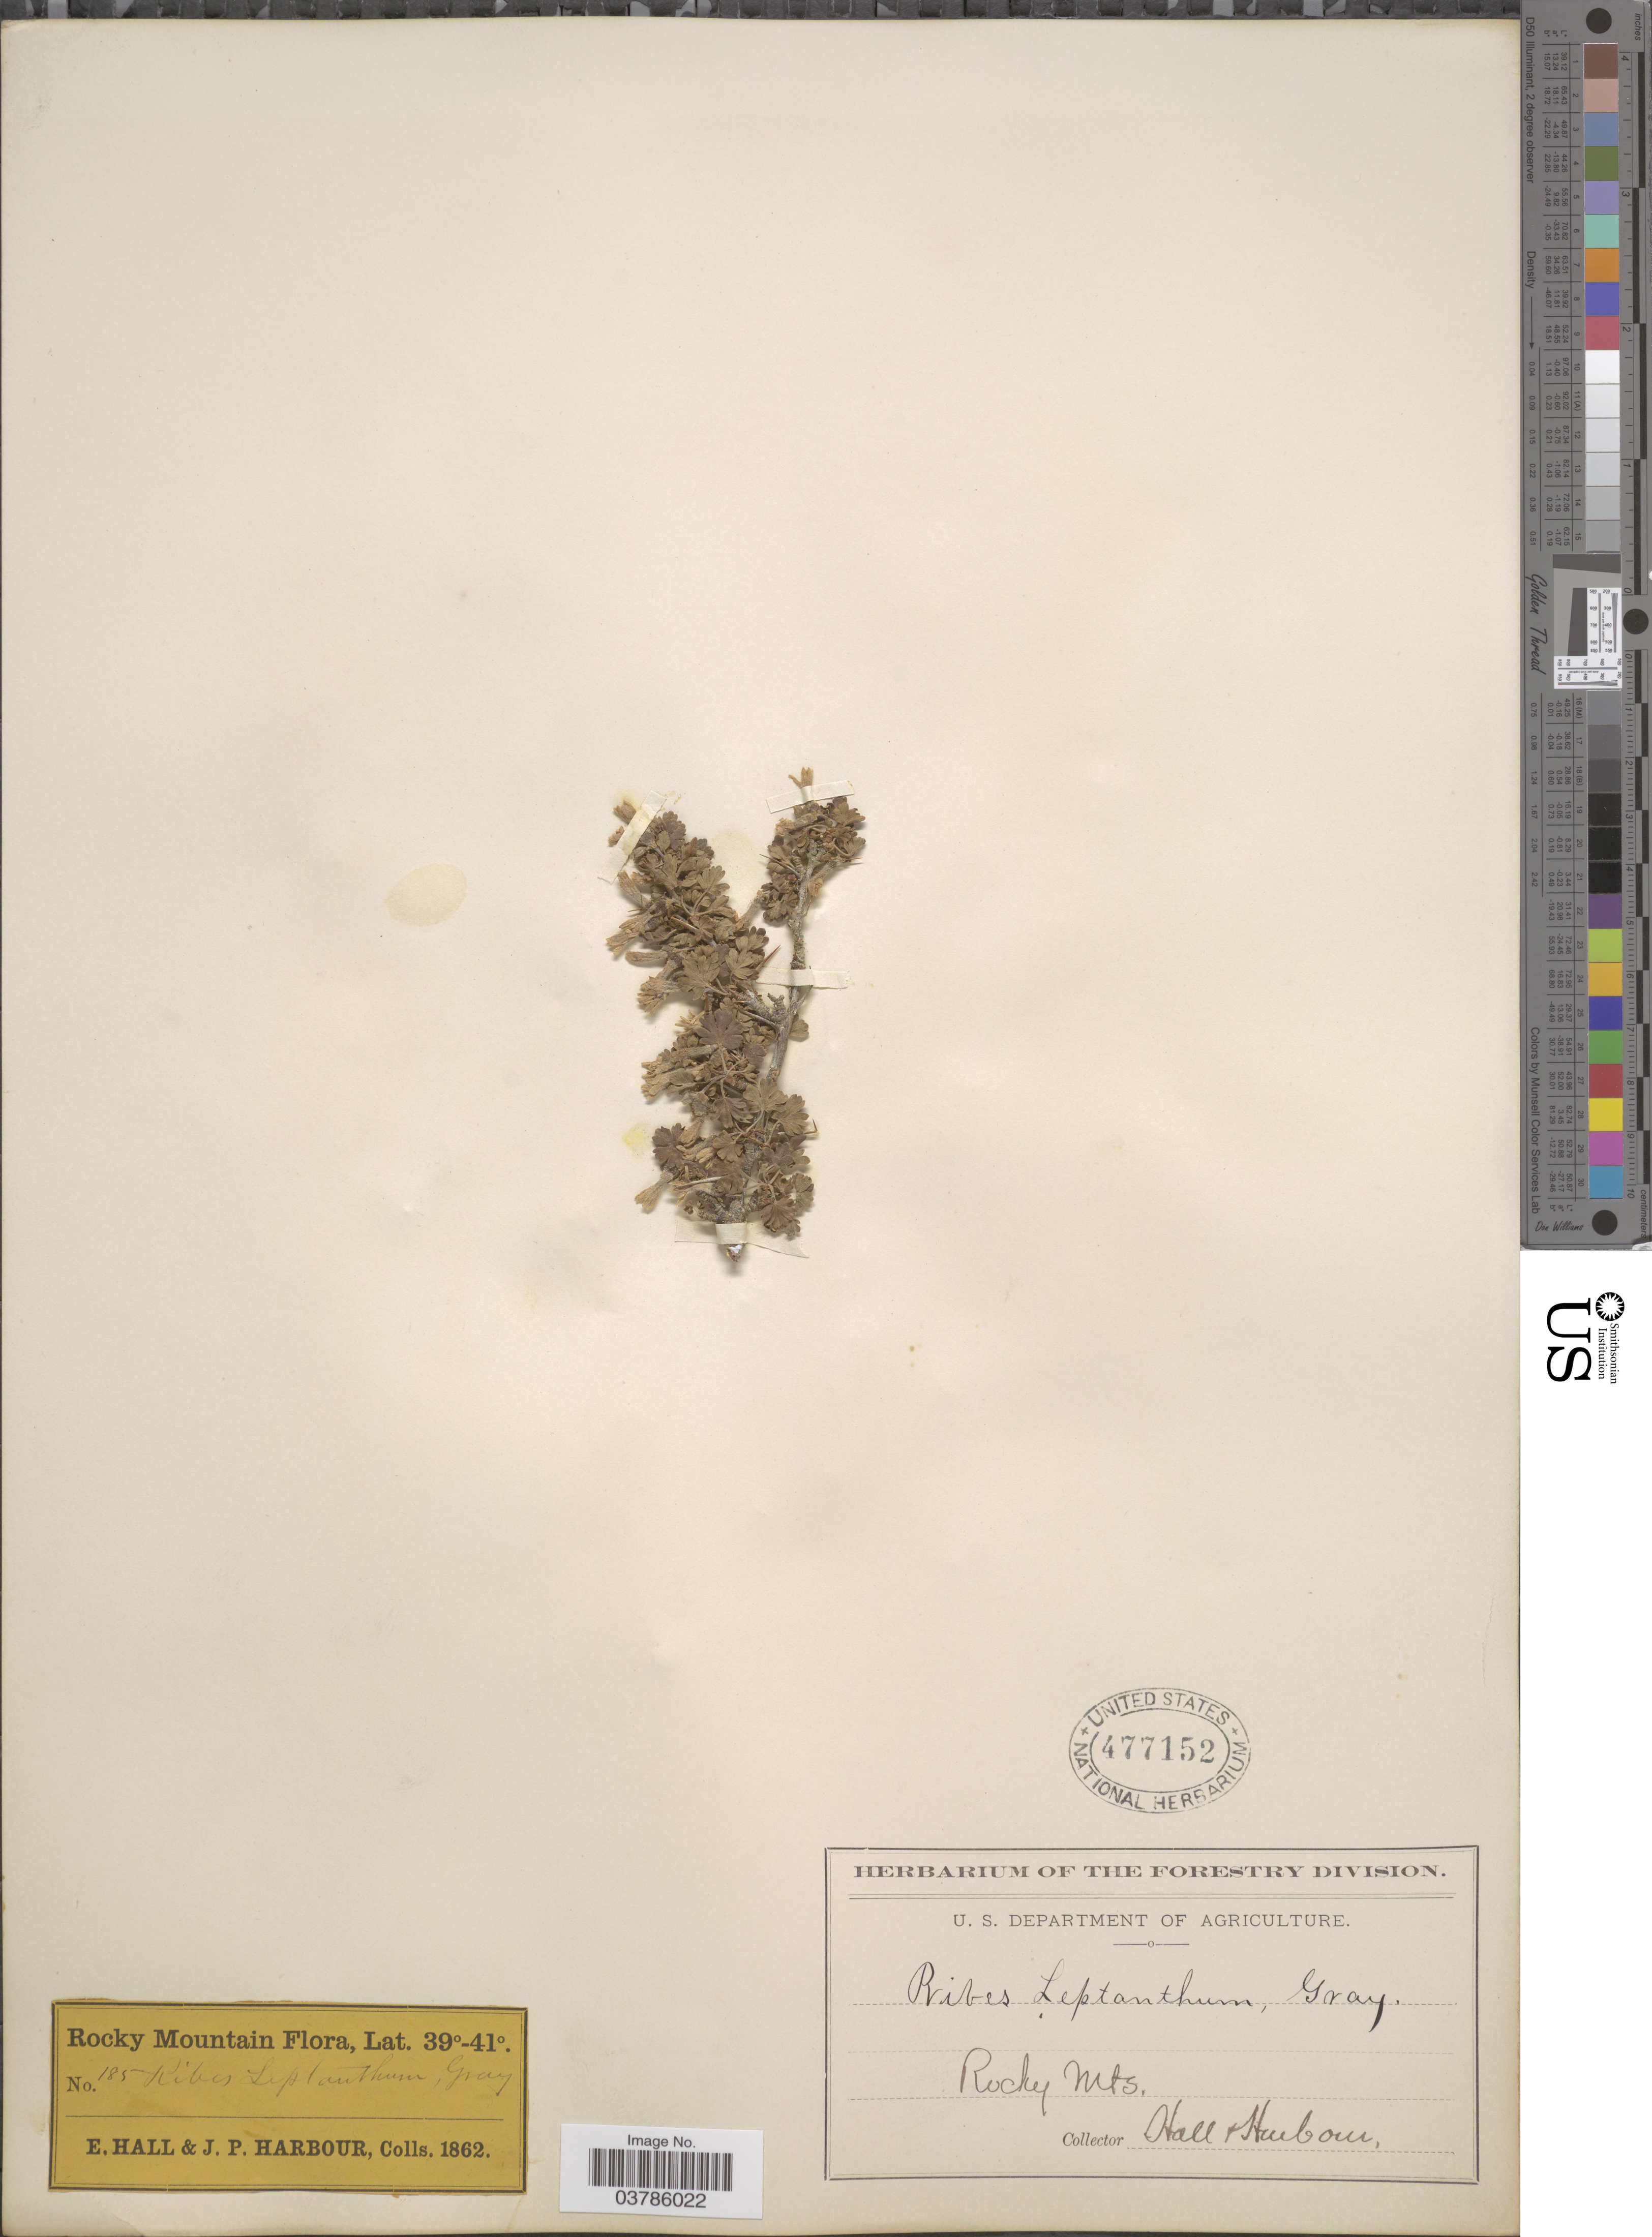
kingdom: Plantae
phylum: Tracheophyta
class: Magnoliopsida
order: Saxifragales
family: Grossulariaceae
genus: Ribes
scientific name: Ribes leptanthum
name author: A. Gray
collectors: E. Hall & J. Harbour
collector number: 185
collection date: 1862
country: United States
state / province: Colorado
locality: Rocky Mountain.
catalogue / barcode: US 477152